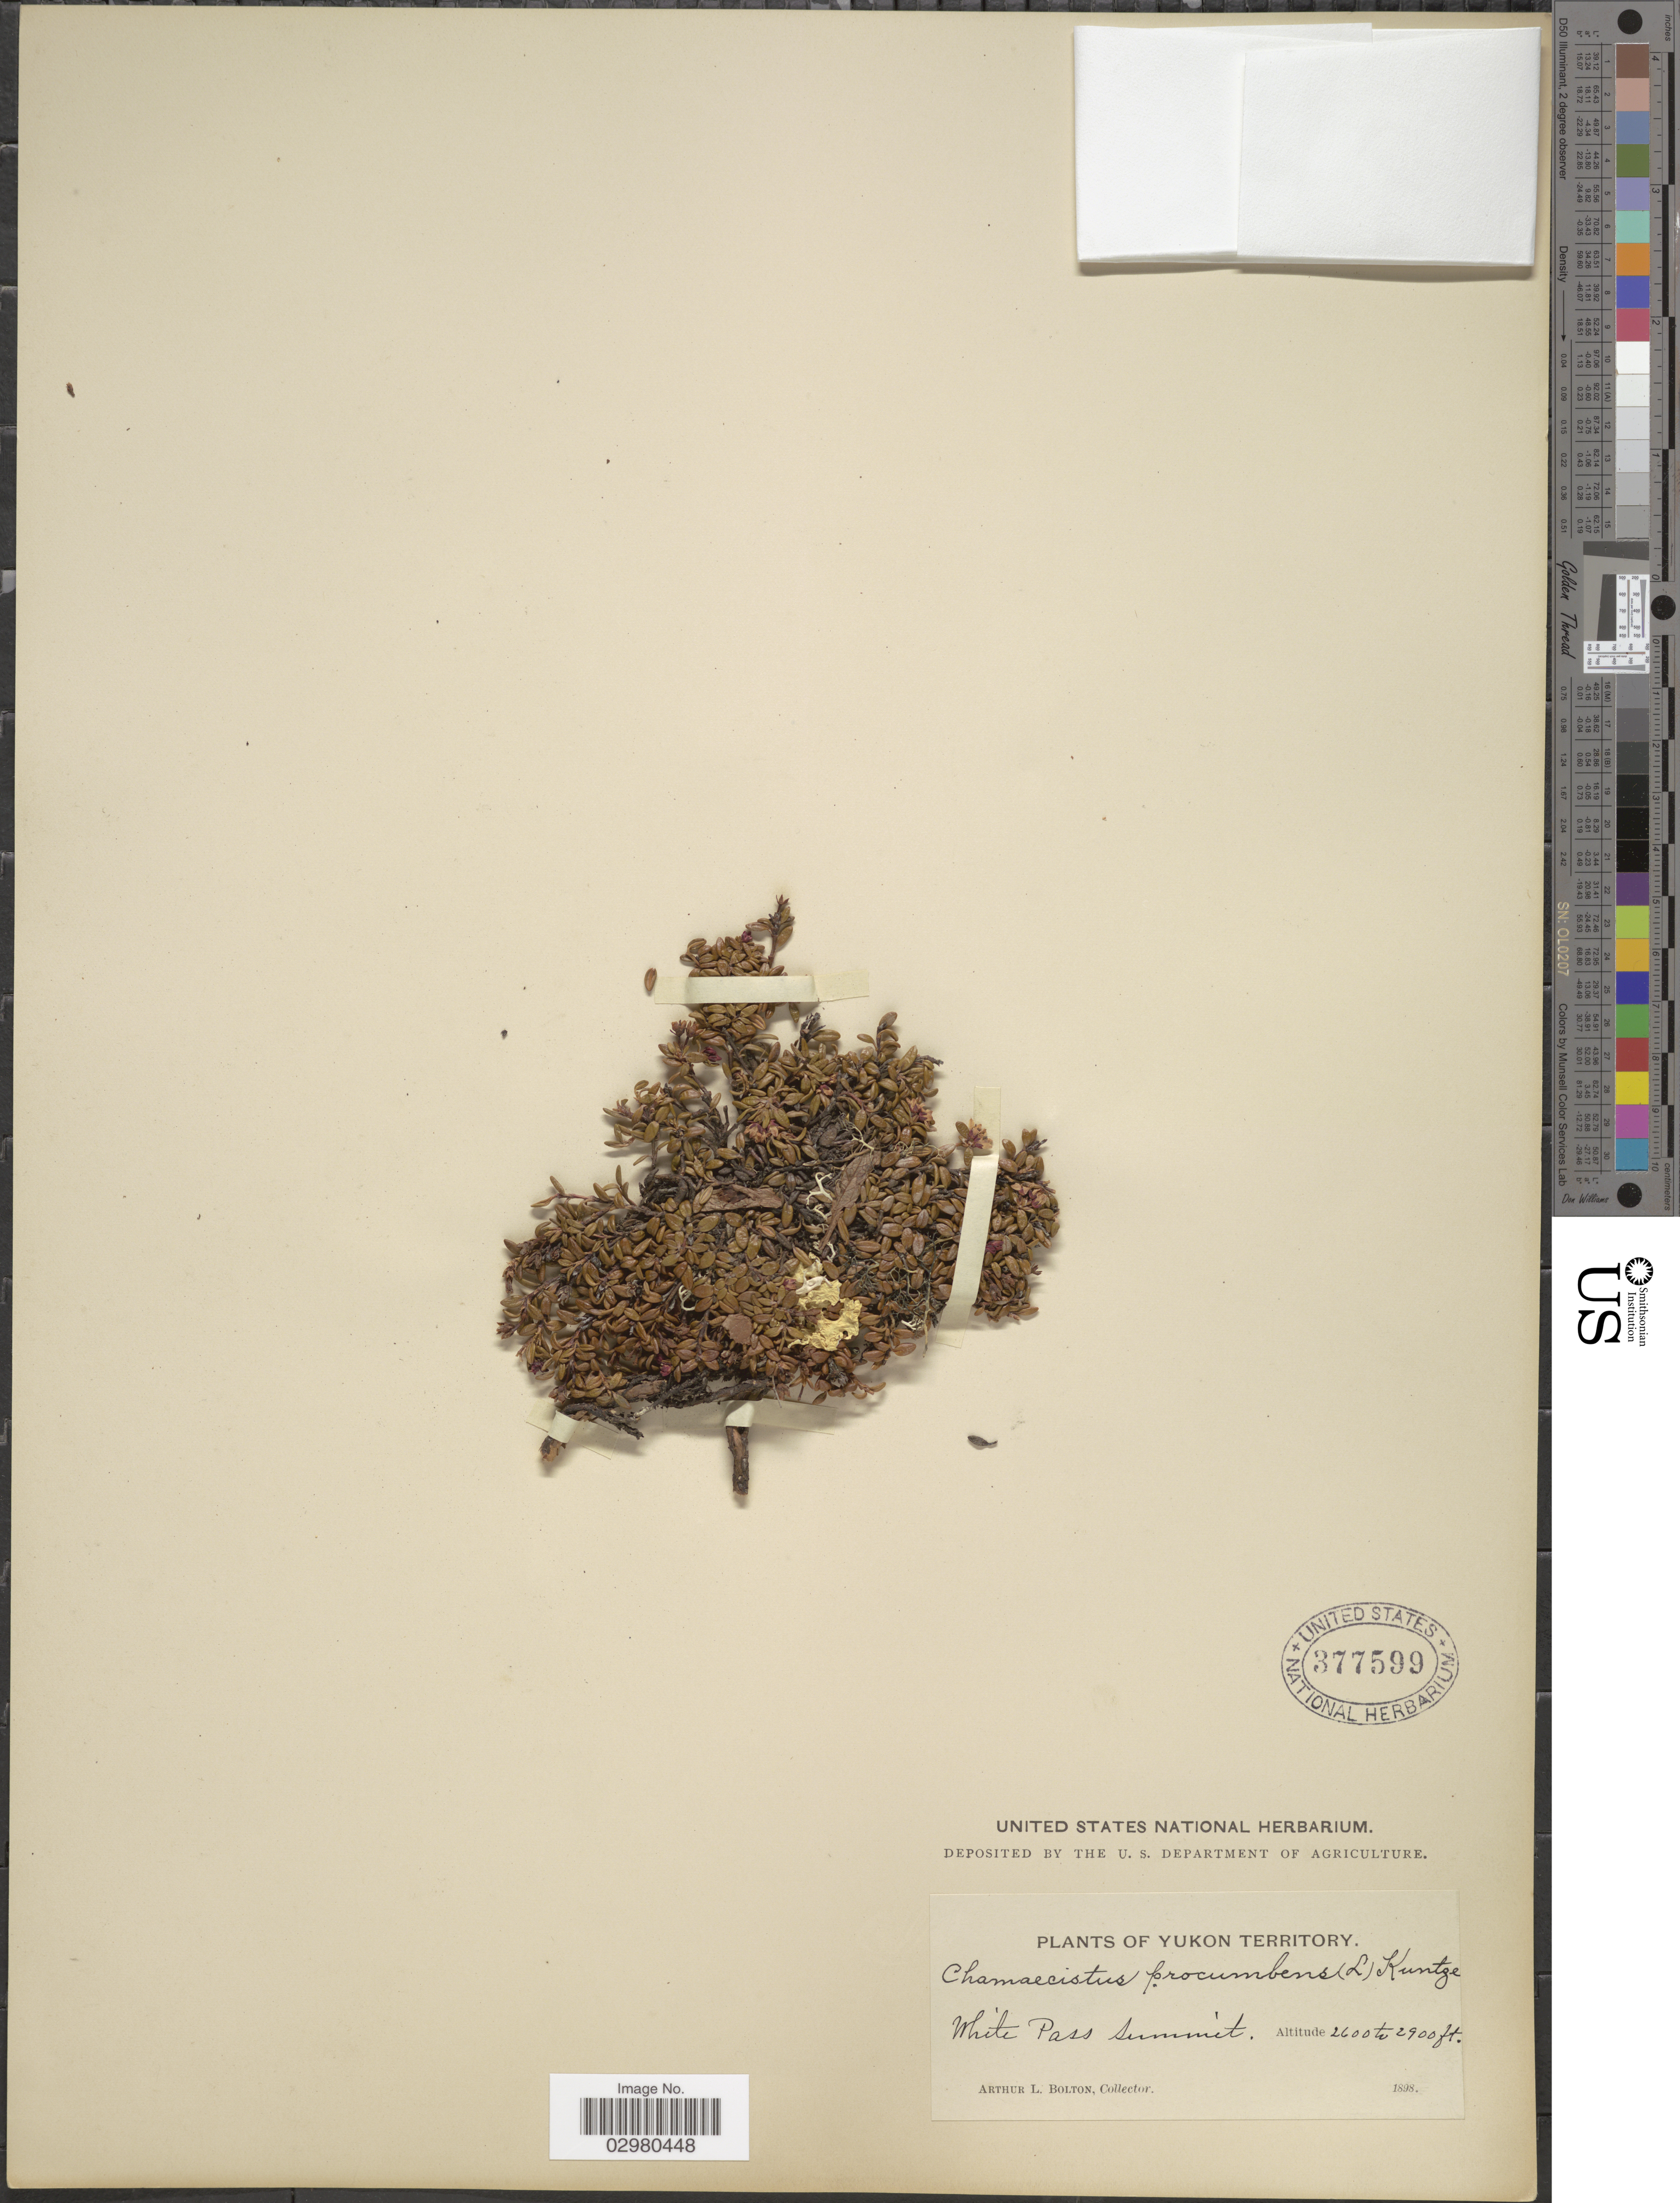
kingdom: Plantae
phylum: Tracheophyta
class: Magnoliopsida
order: Ericales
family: Ericaceae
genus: Loiseleuria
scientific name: Loiseleuria procumbens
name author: (L.) Desv.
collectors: A. Bolton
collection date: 1898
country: Canada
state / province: Yukon Territory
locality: White Pass Summit.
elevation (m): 792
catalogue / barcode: US 377599